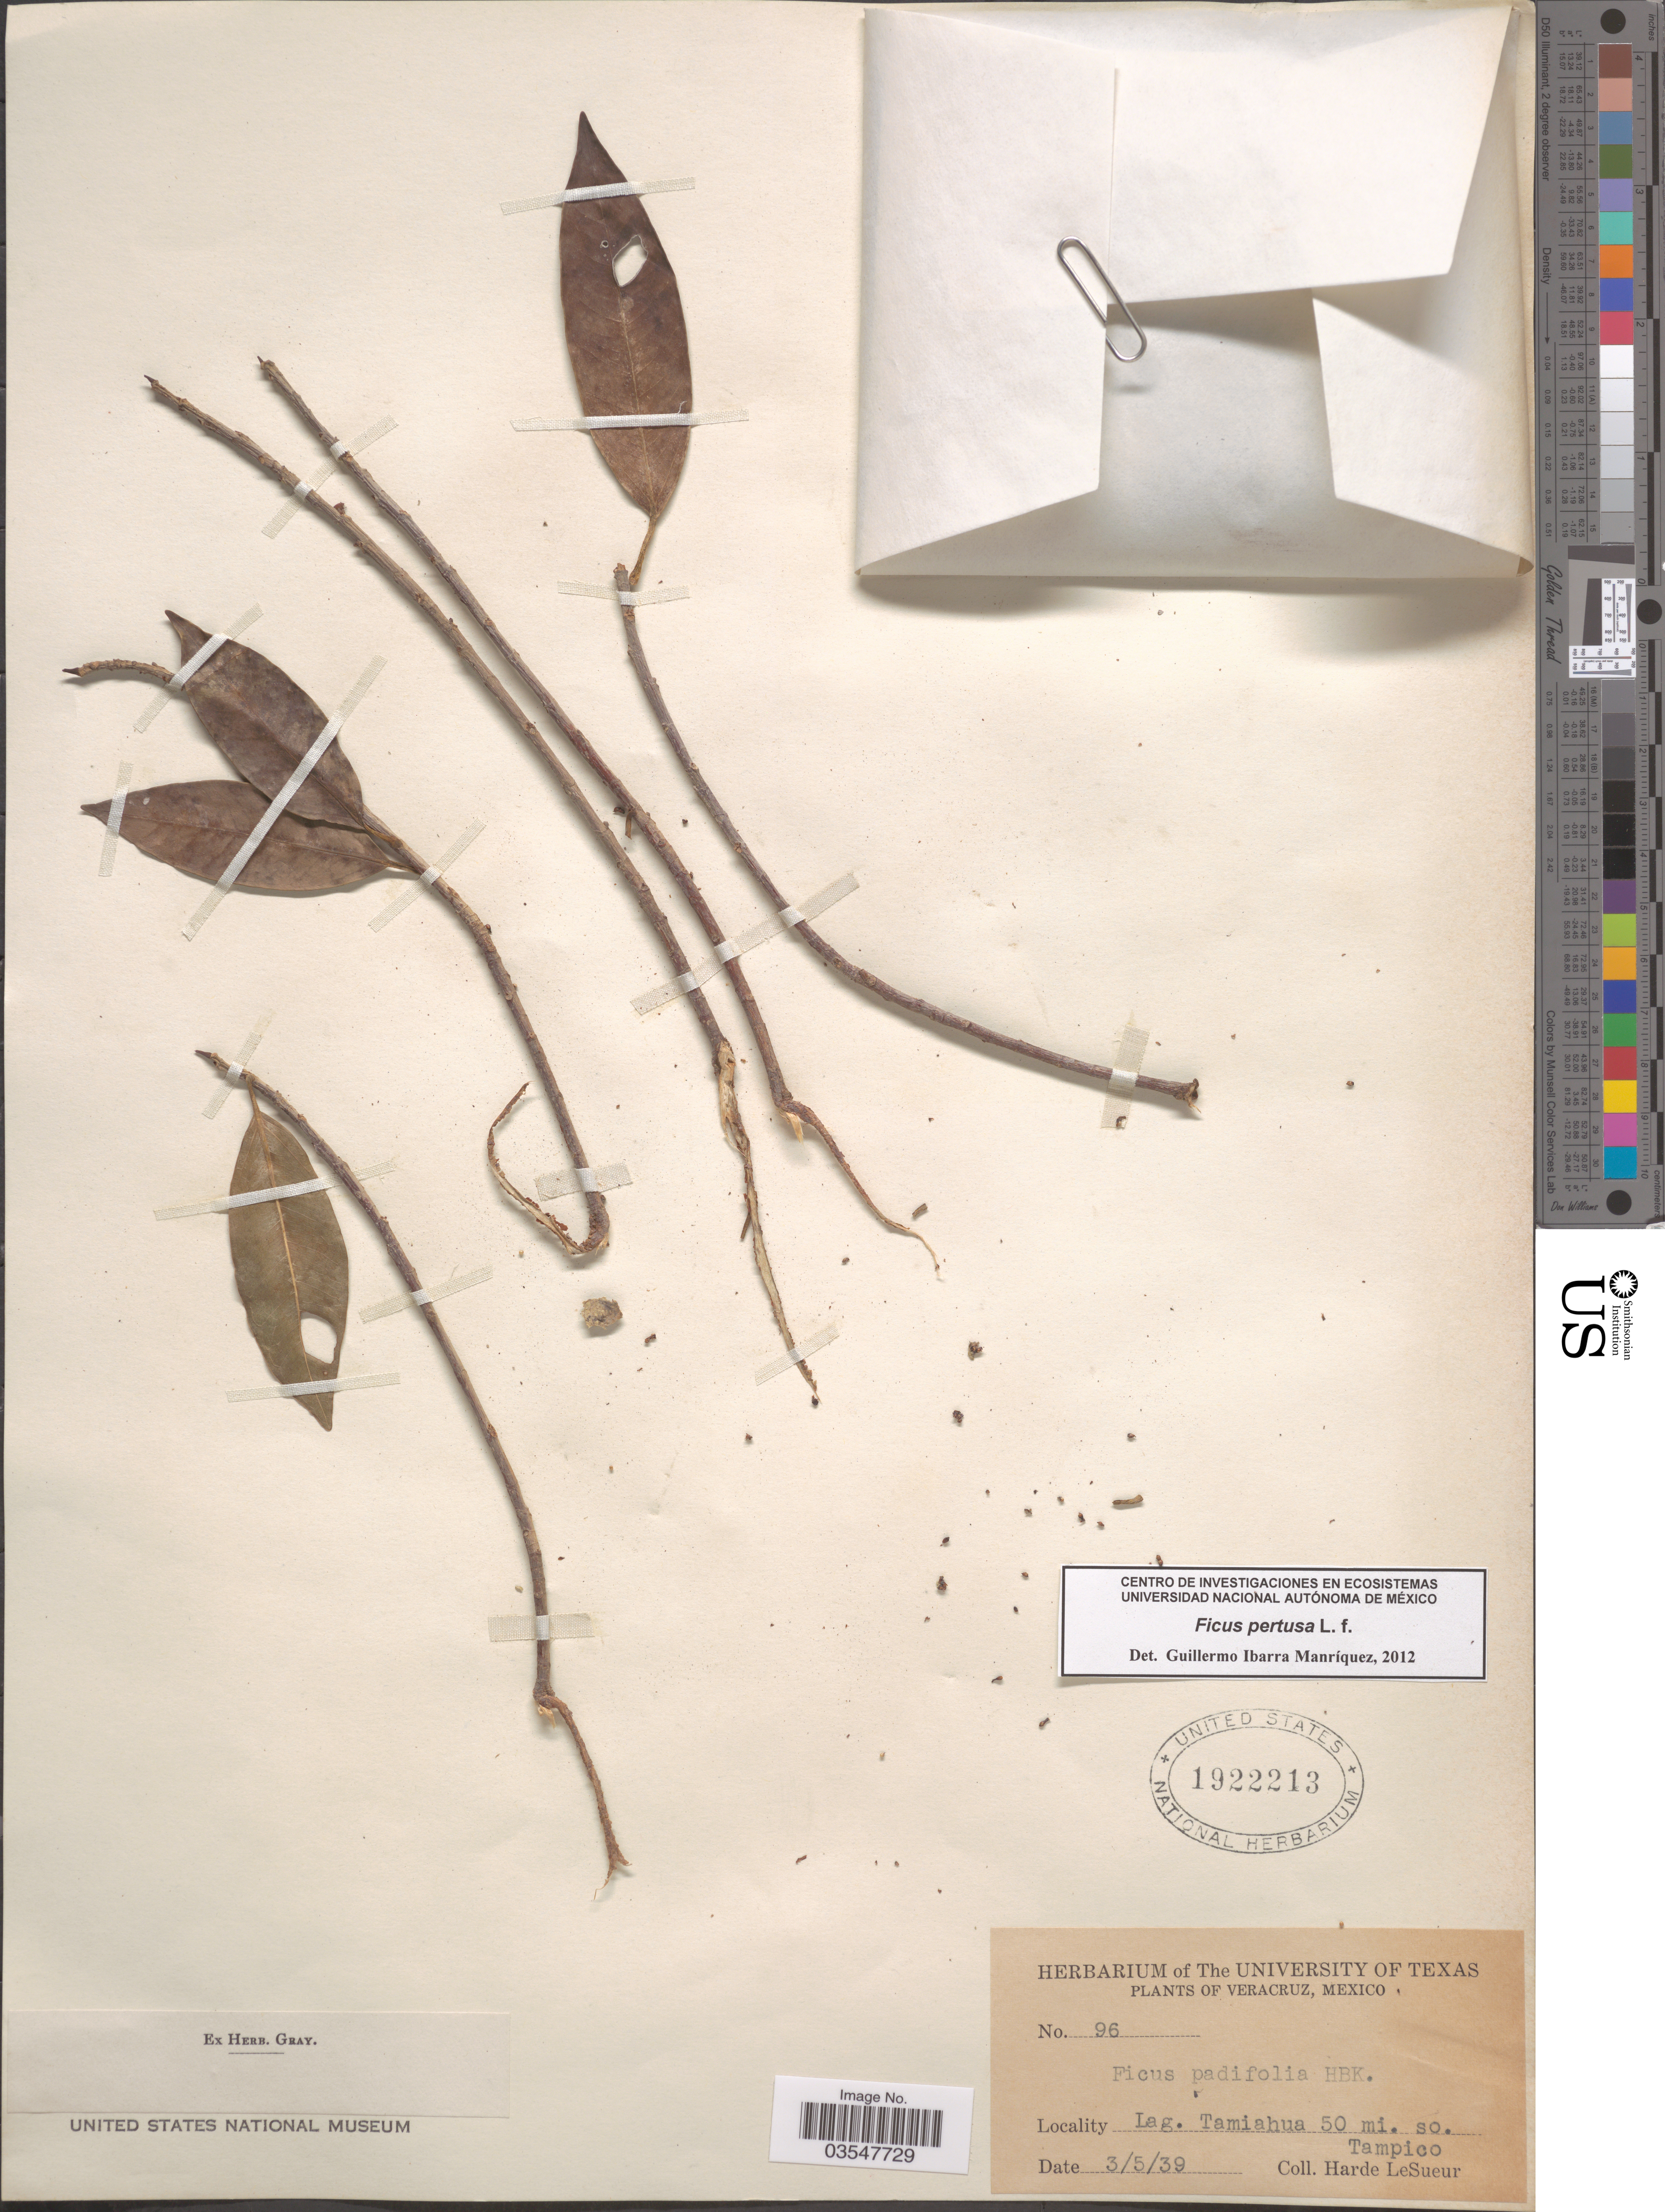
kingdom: Plantae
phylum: Tracheophyta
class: Magnoliopsida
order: Rosales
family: Moraceae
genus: Ficus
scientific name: Ficus pertusa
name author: L. f.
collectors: H. LeSueur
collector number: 96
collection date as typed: Transcribed d/m/y: 3/5/39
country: Mexico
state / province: Veracruz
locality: Veracruz, Lag. Tamiahua 50 mi. so. Tampico.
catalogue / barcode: US 1922213